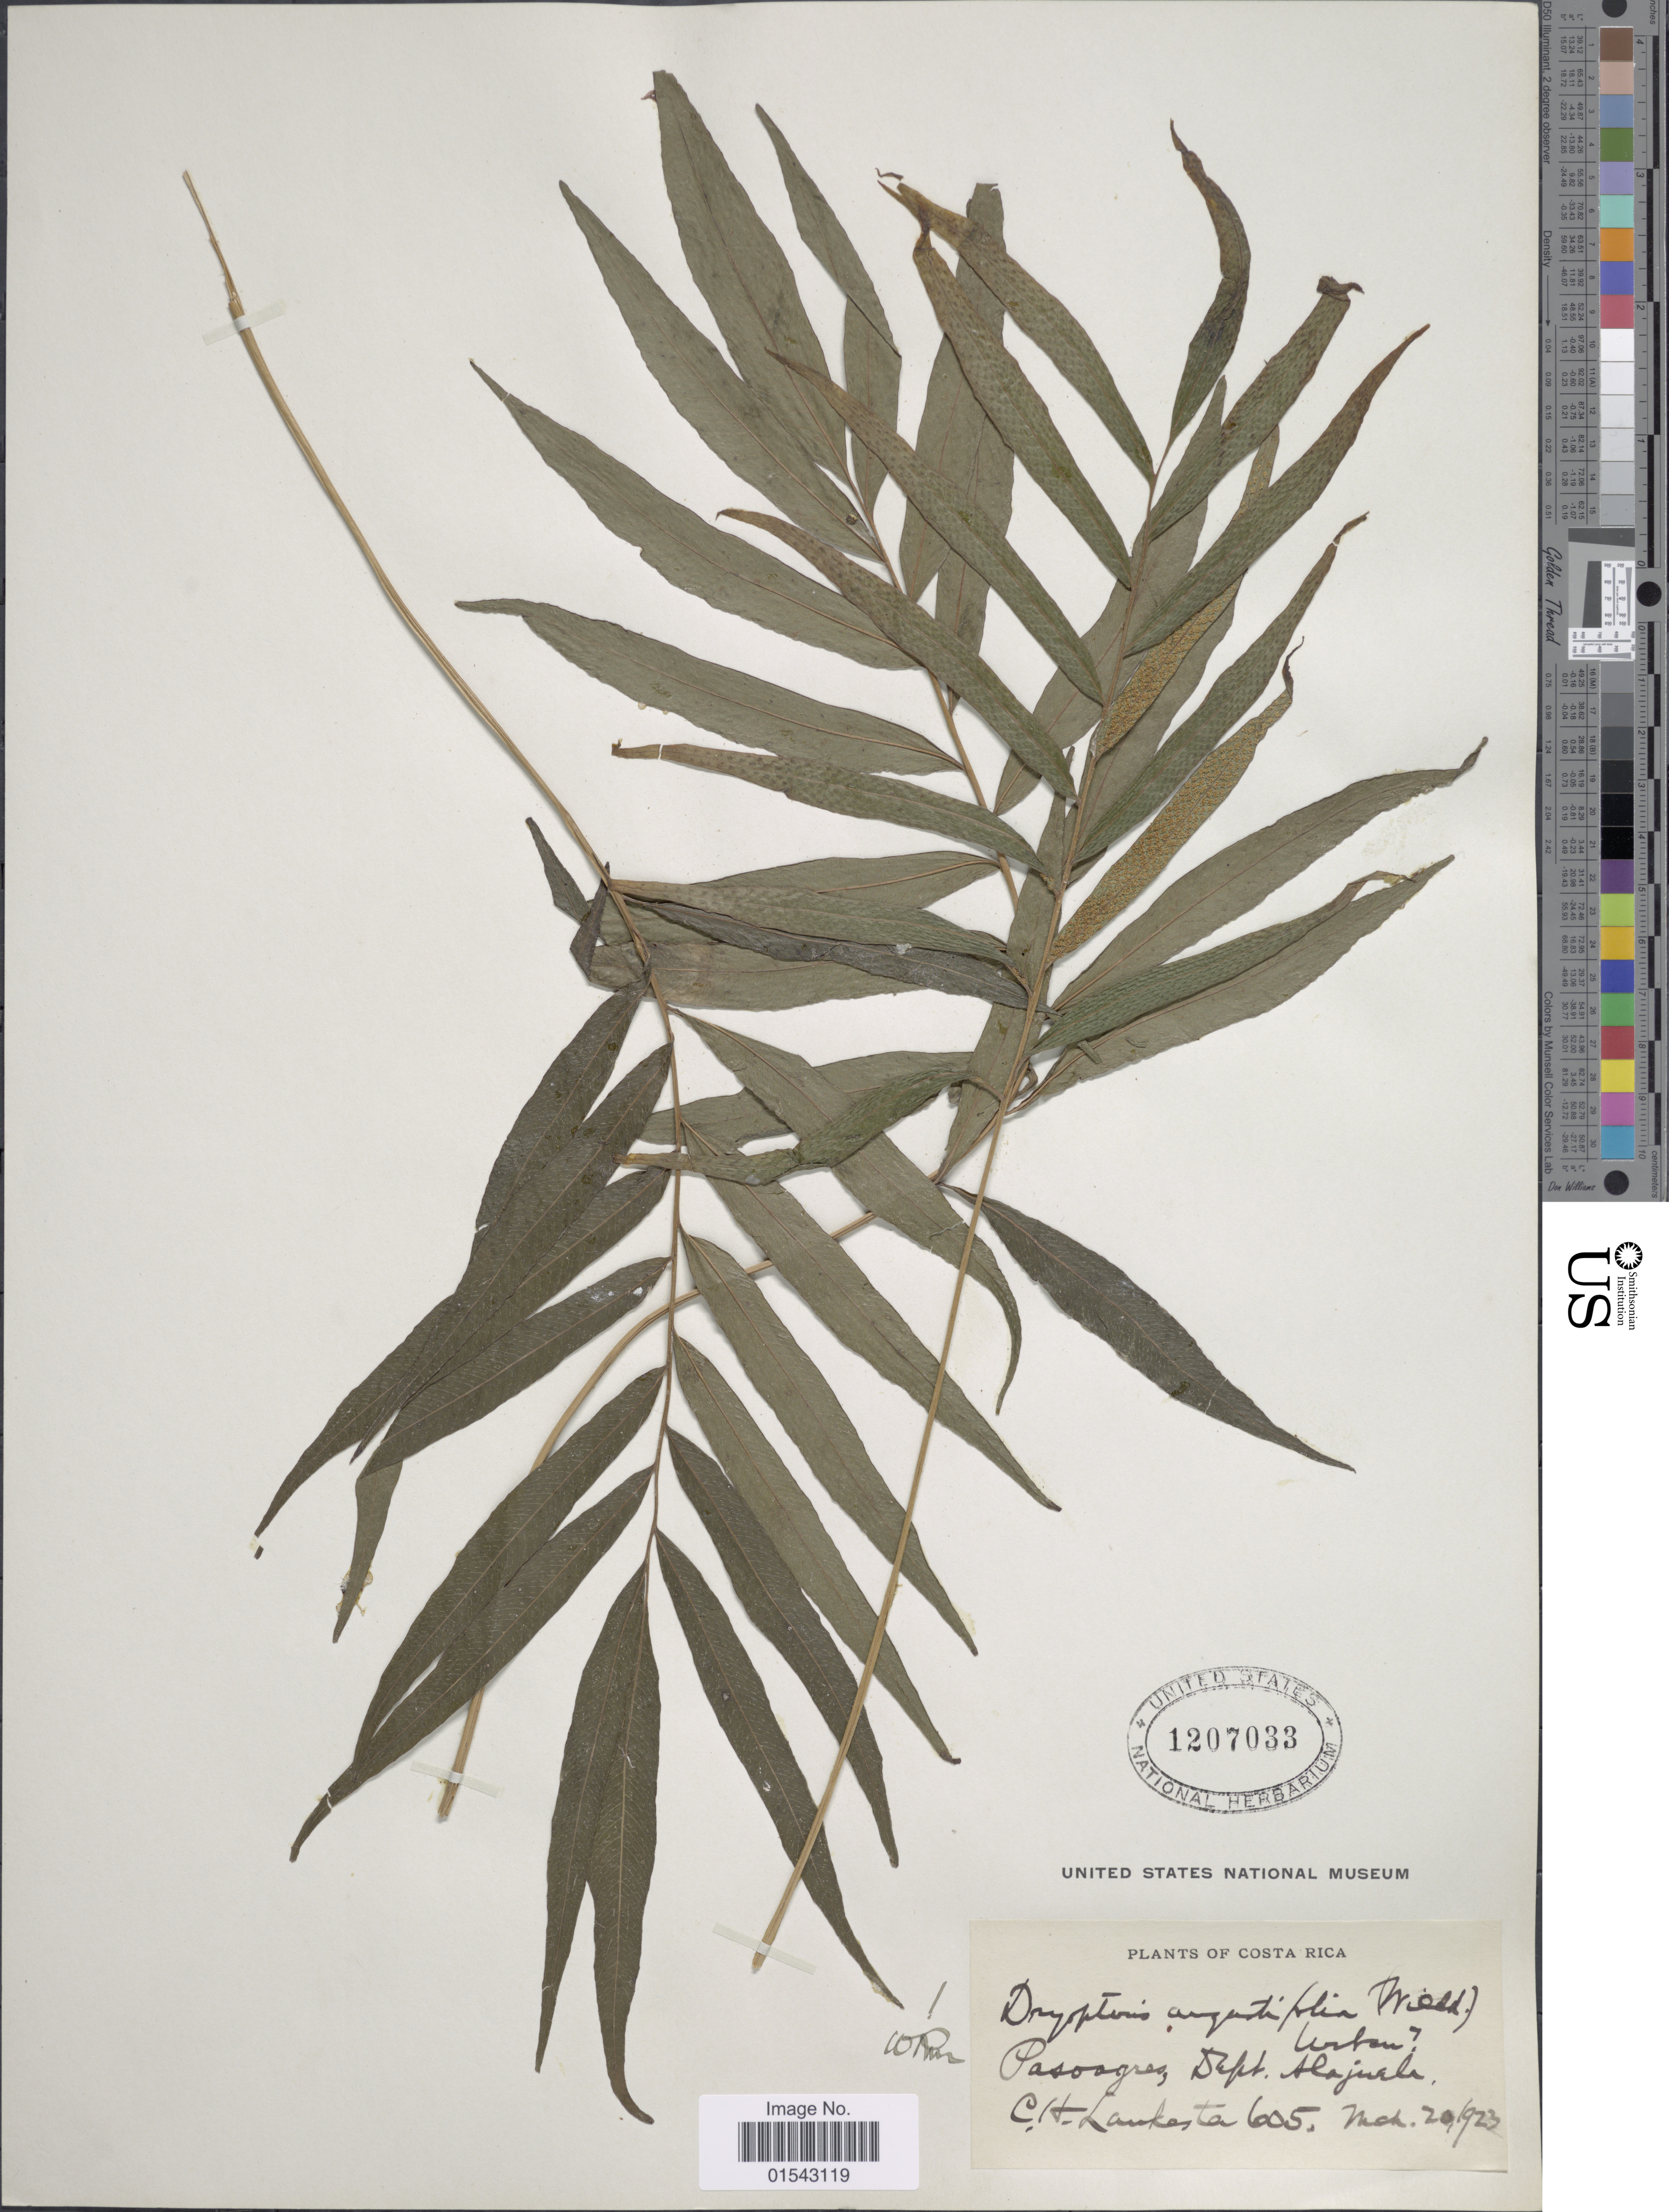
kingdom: Plantae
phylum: Tracheophyta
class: Polypodiopsida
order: Polypodiales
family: Thelypteridaceae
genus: Meniscium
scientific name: Meniscium angustifolium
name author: Willd.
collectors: C. H. Lankester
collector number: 605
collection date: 1923-03-20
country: Costa Rica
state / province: Alajuela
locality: Pasoagres, Dept. Alajuela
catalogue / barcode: US 1207033